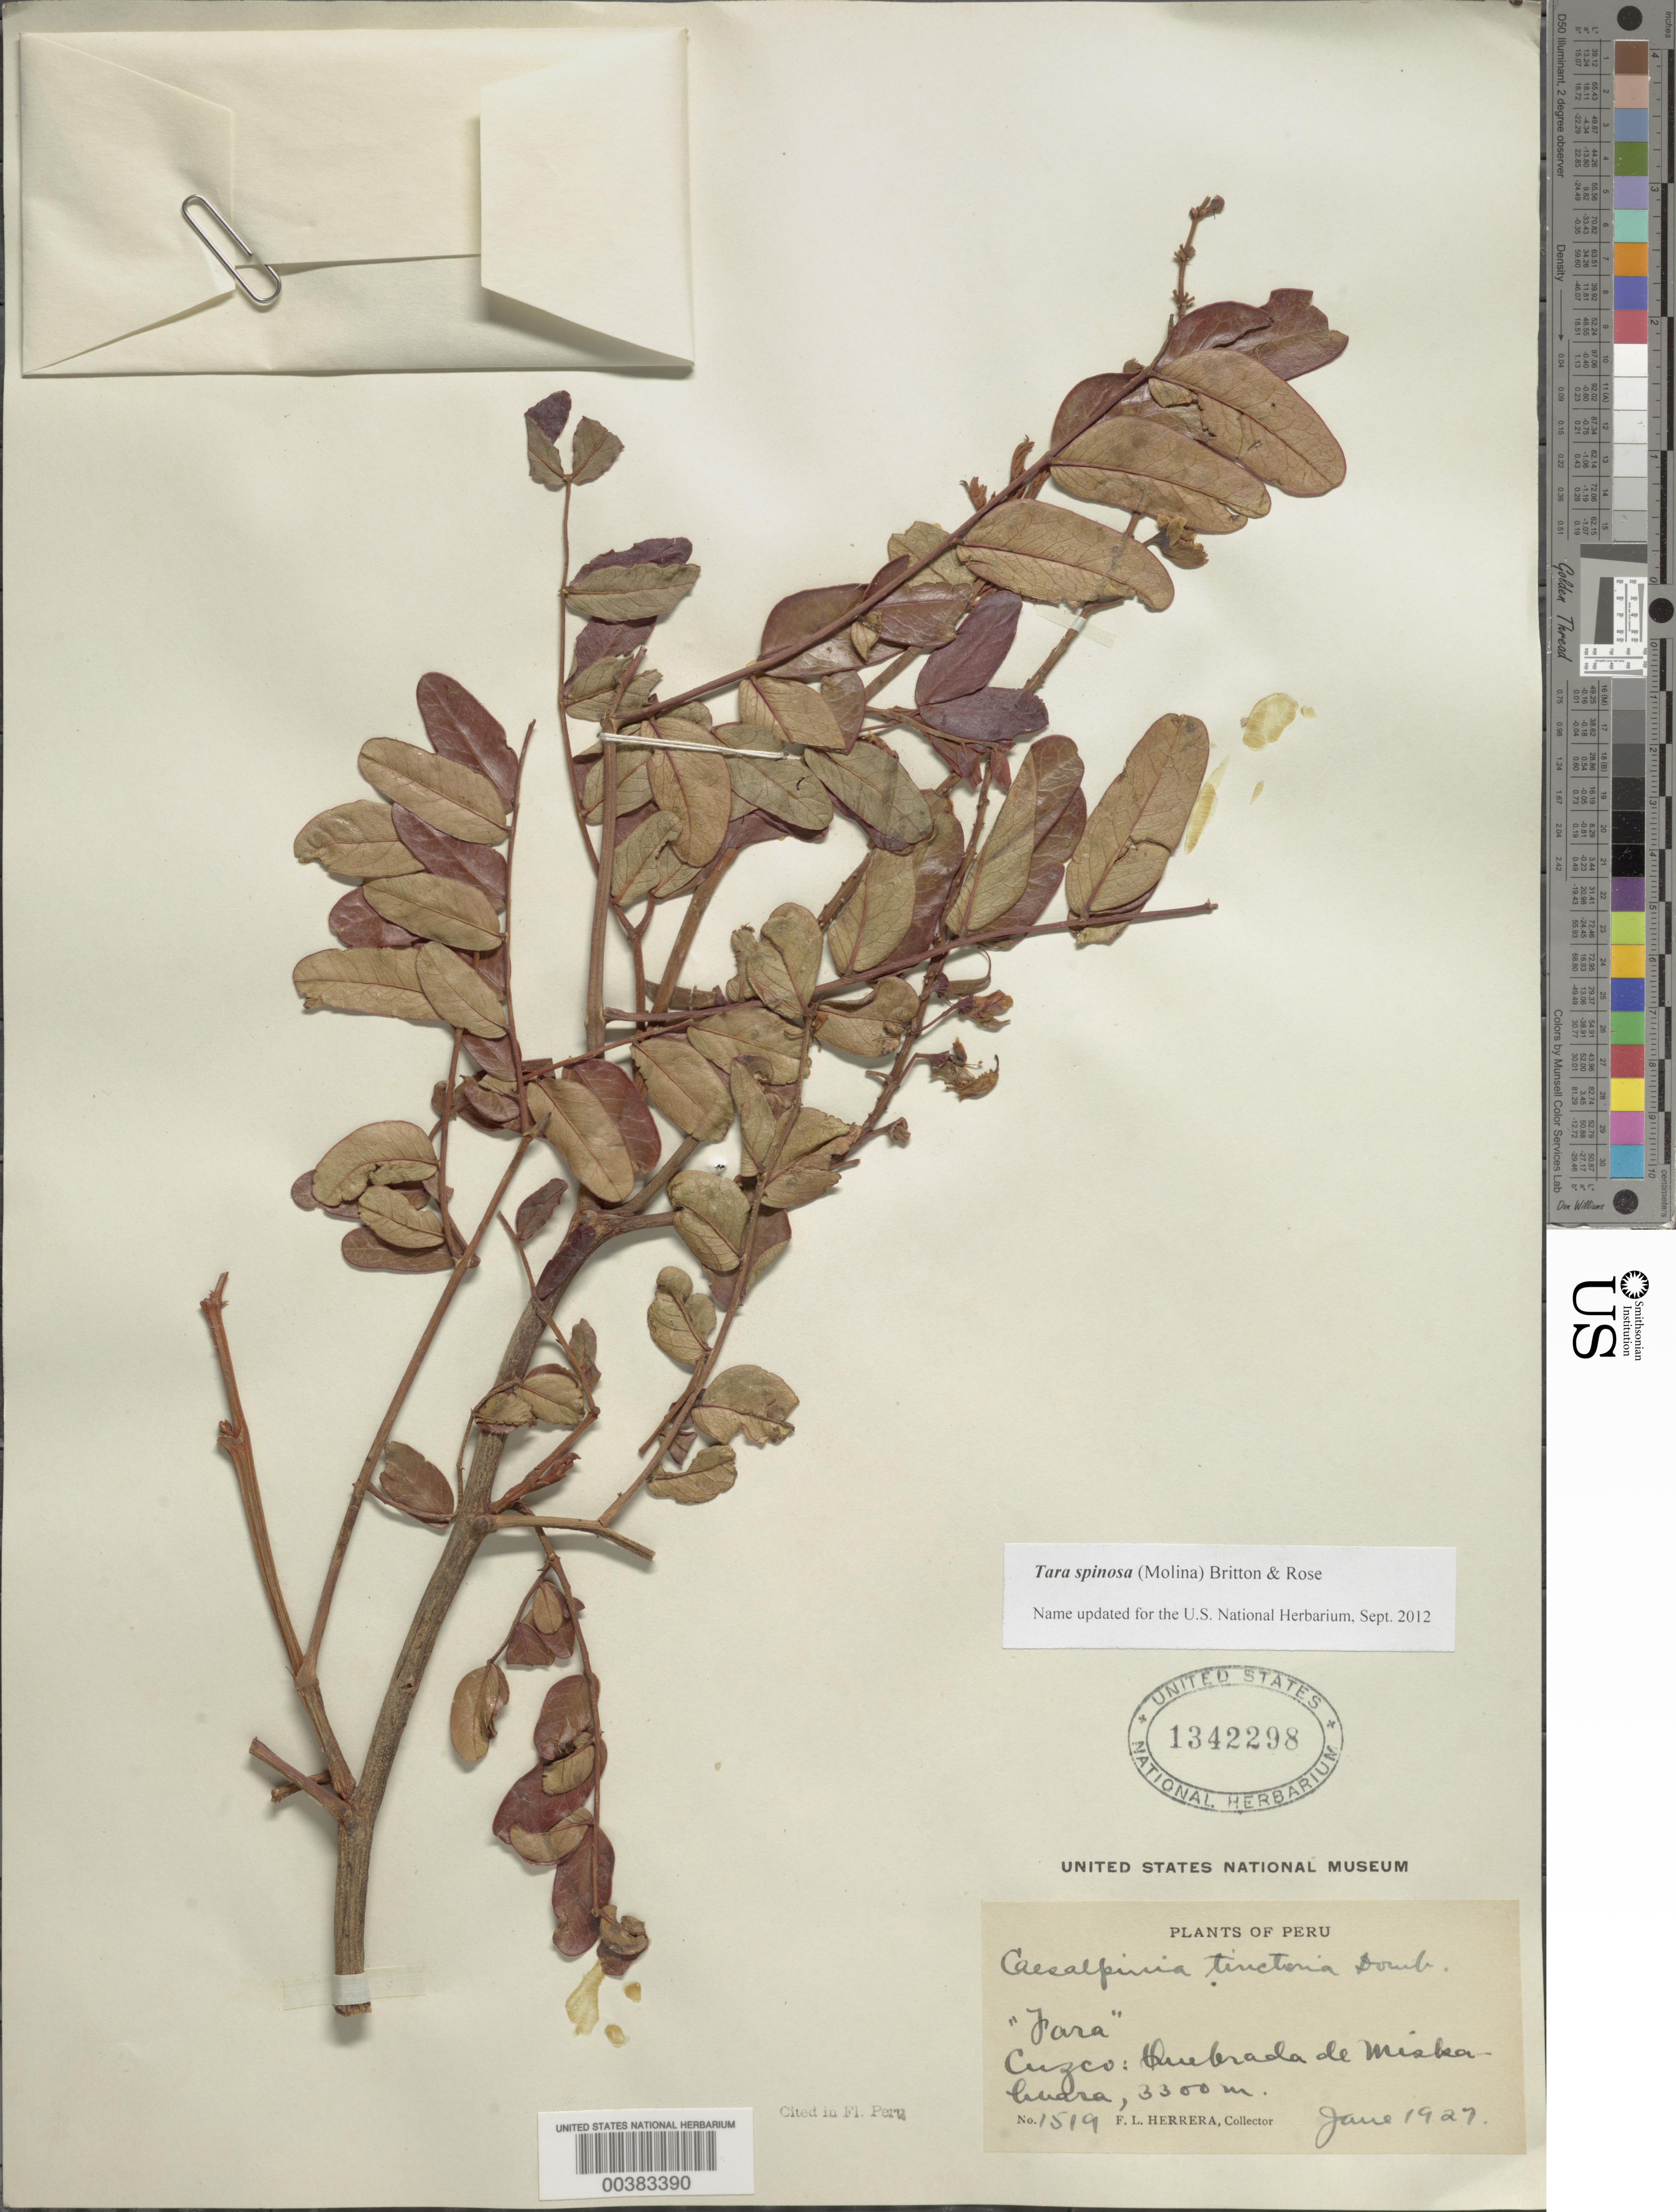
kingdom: Plantae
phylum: Tracheophyta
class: Magnoliopsida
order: Fabales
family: Fabaceae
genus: Tara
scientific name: Tara spinosa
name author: (Molina) Britton & Rose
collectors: F. L. Herrera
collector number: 1519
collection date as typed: Jun 1927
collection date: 1927-06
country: Peru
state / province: Cusco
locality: Quebrada de Miskabuara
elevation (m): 3300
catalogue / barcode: US 1342298